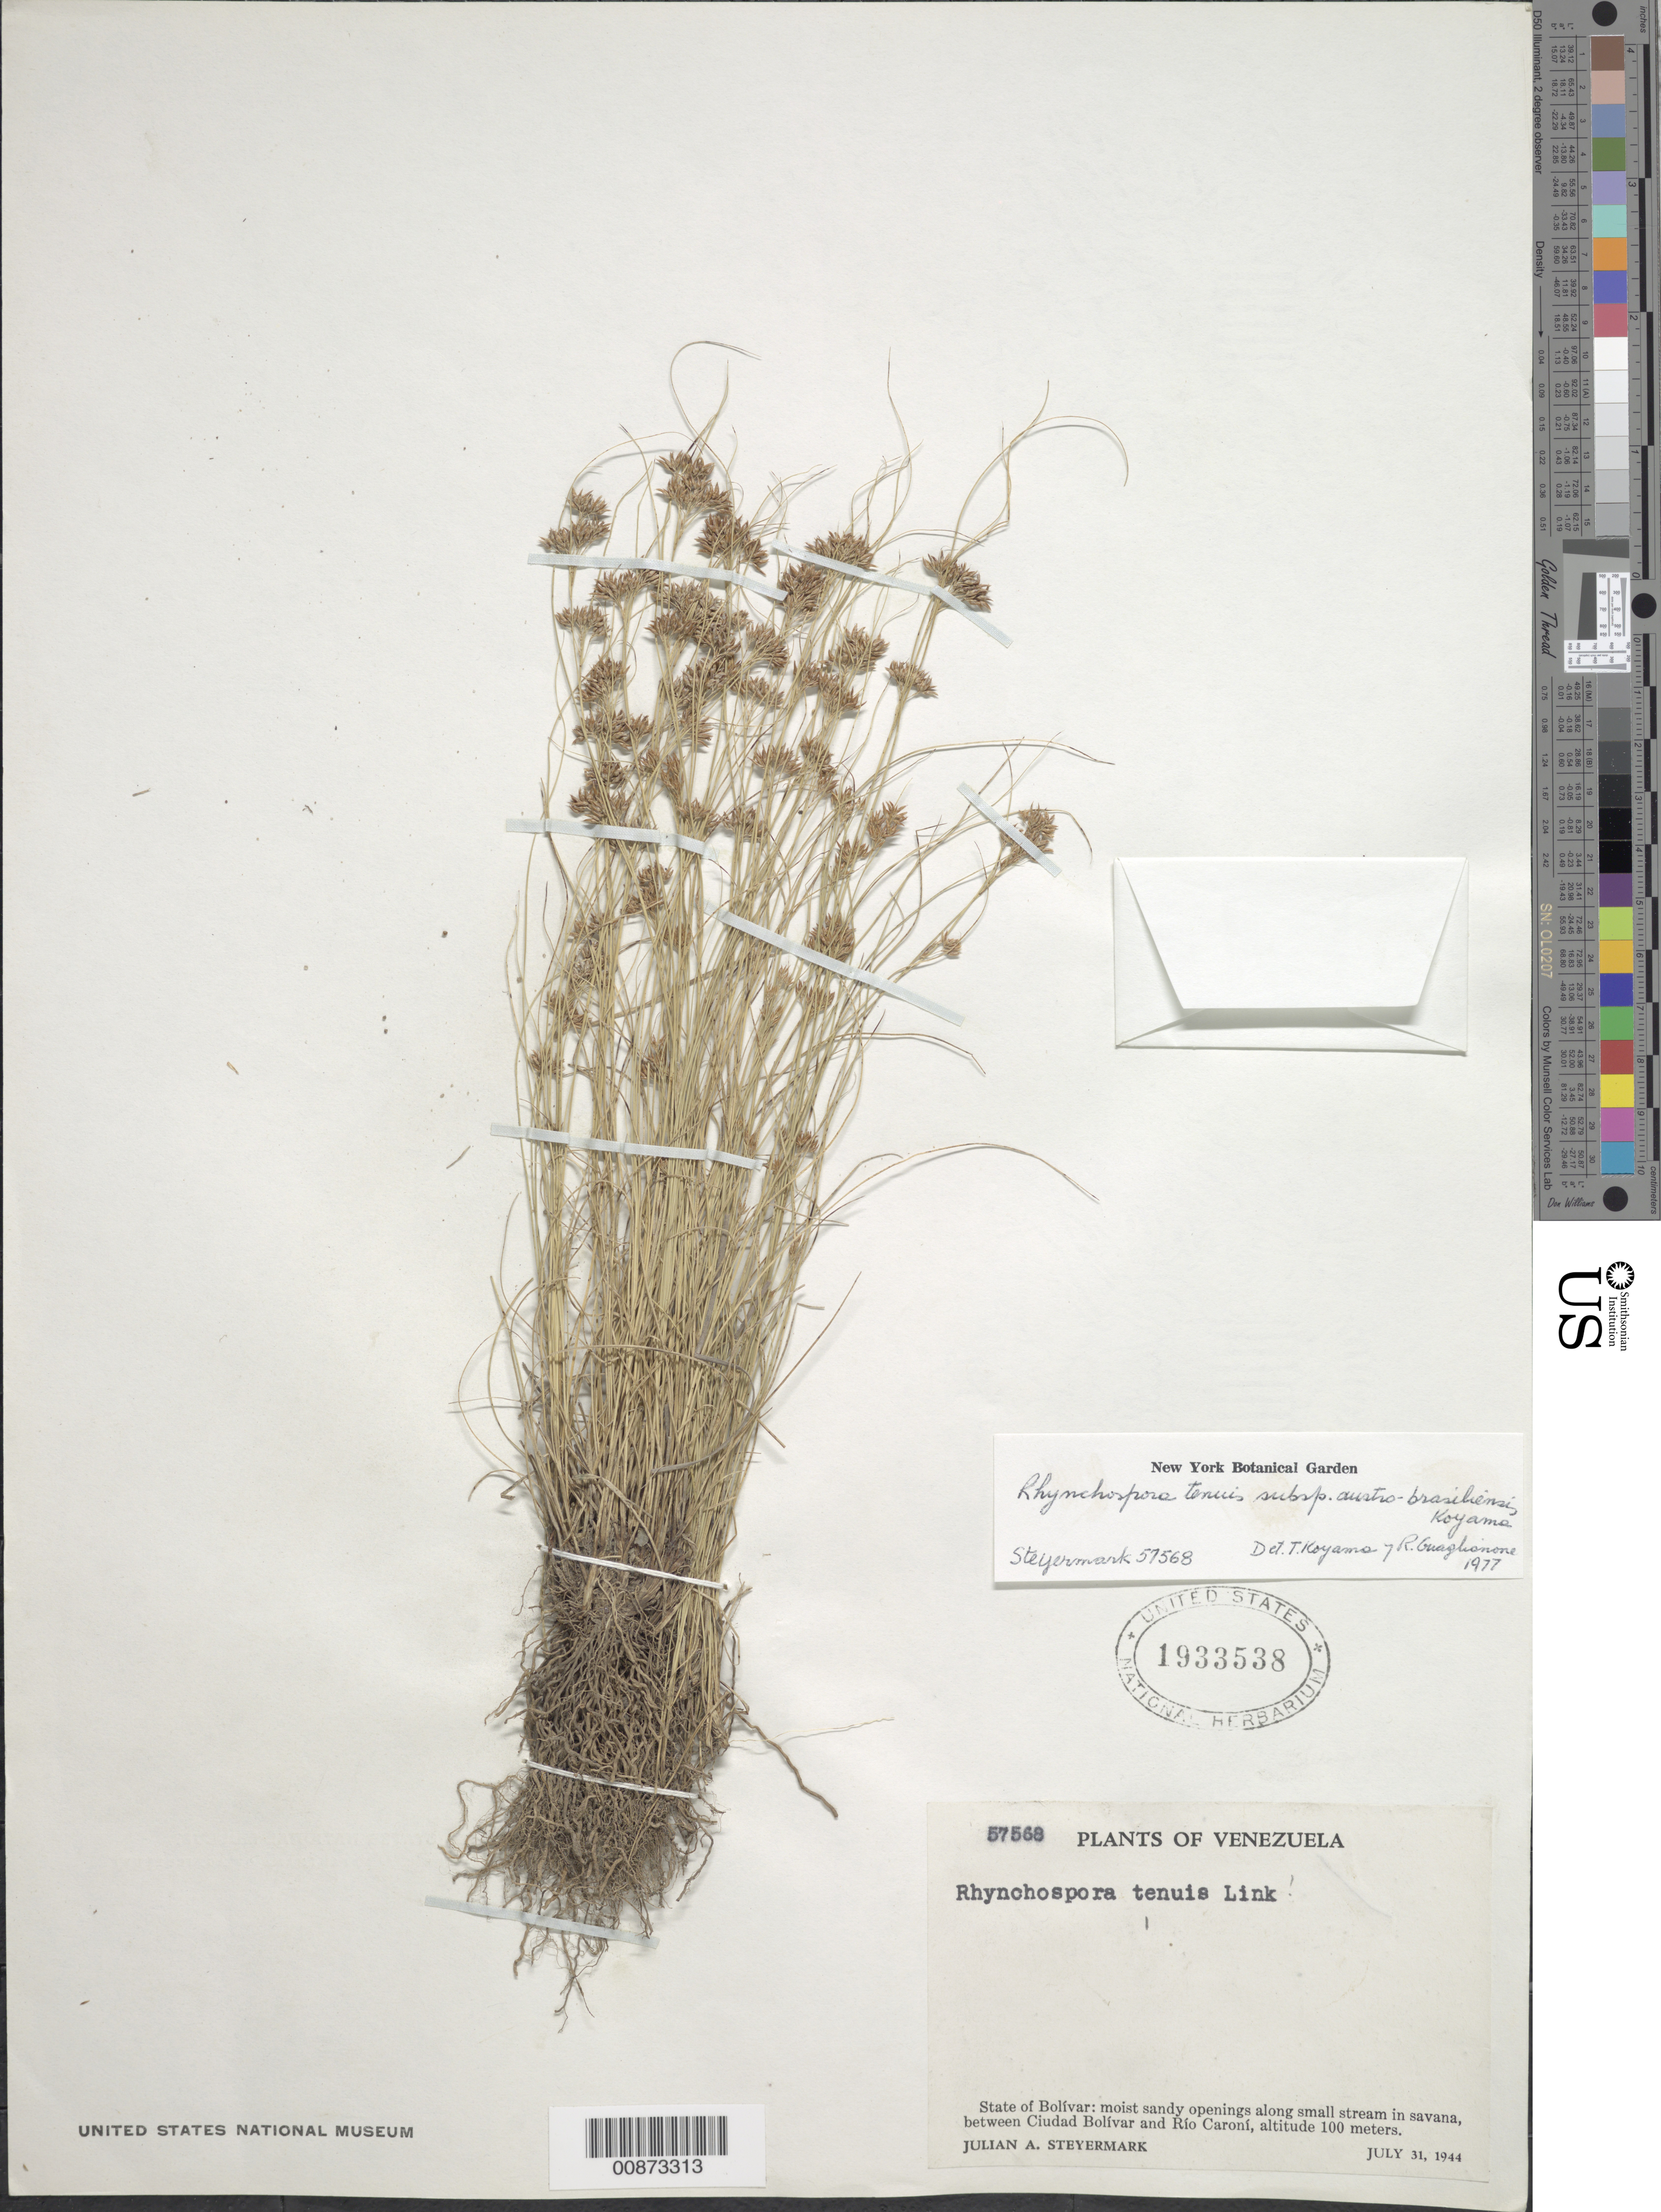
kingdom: Plantae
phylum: Tracheophyta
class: Liliopsida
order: Poales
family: Cyperaceae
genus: Rhynchospora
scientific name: Rhynchospora tenuis subsp. austro-brasiliensis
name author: T. Koyama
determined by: Koyama, T.; Guaglianone, E. R.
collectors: J. Steyermark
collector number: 57568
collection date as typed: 31-Jul-44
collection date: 1944-07-31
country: Venezuela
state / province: Bolívar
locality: Ciudad Bolívar to Río Caroní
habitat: Moist sandy openings along small stream in savanna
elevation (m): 100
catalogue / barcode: US 1933538